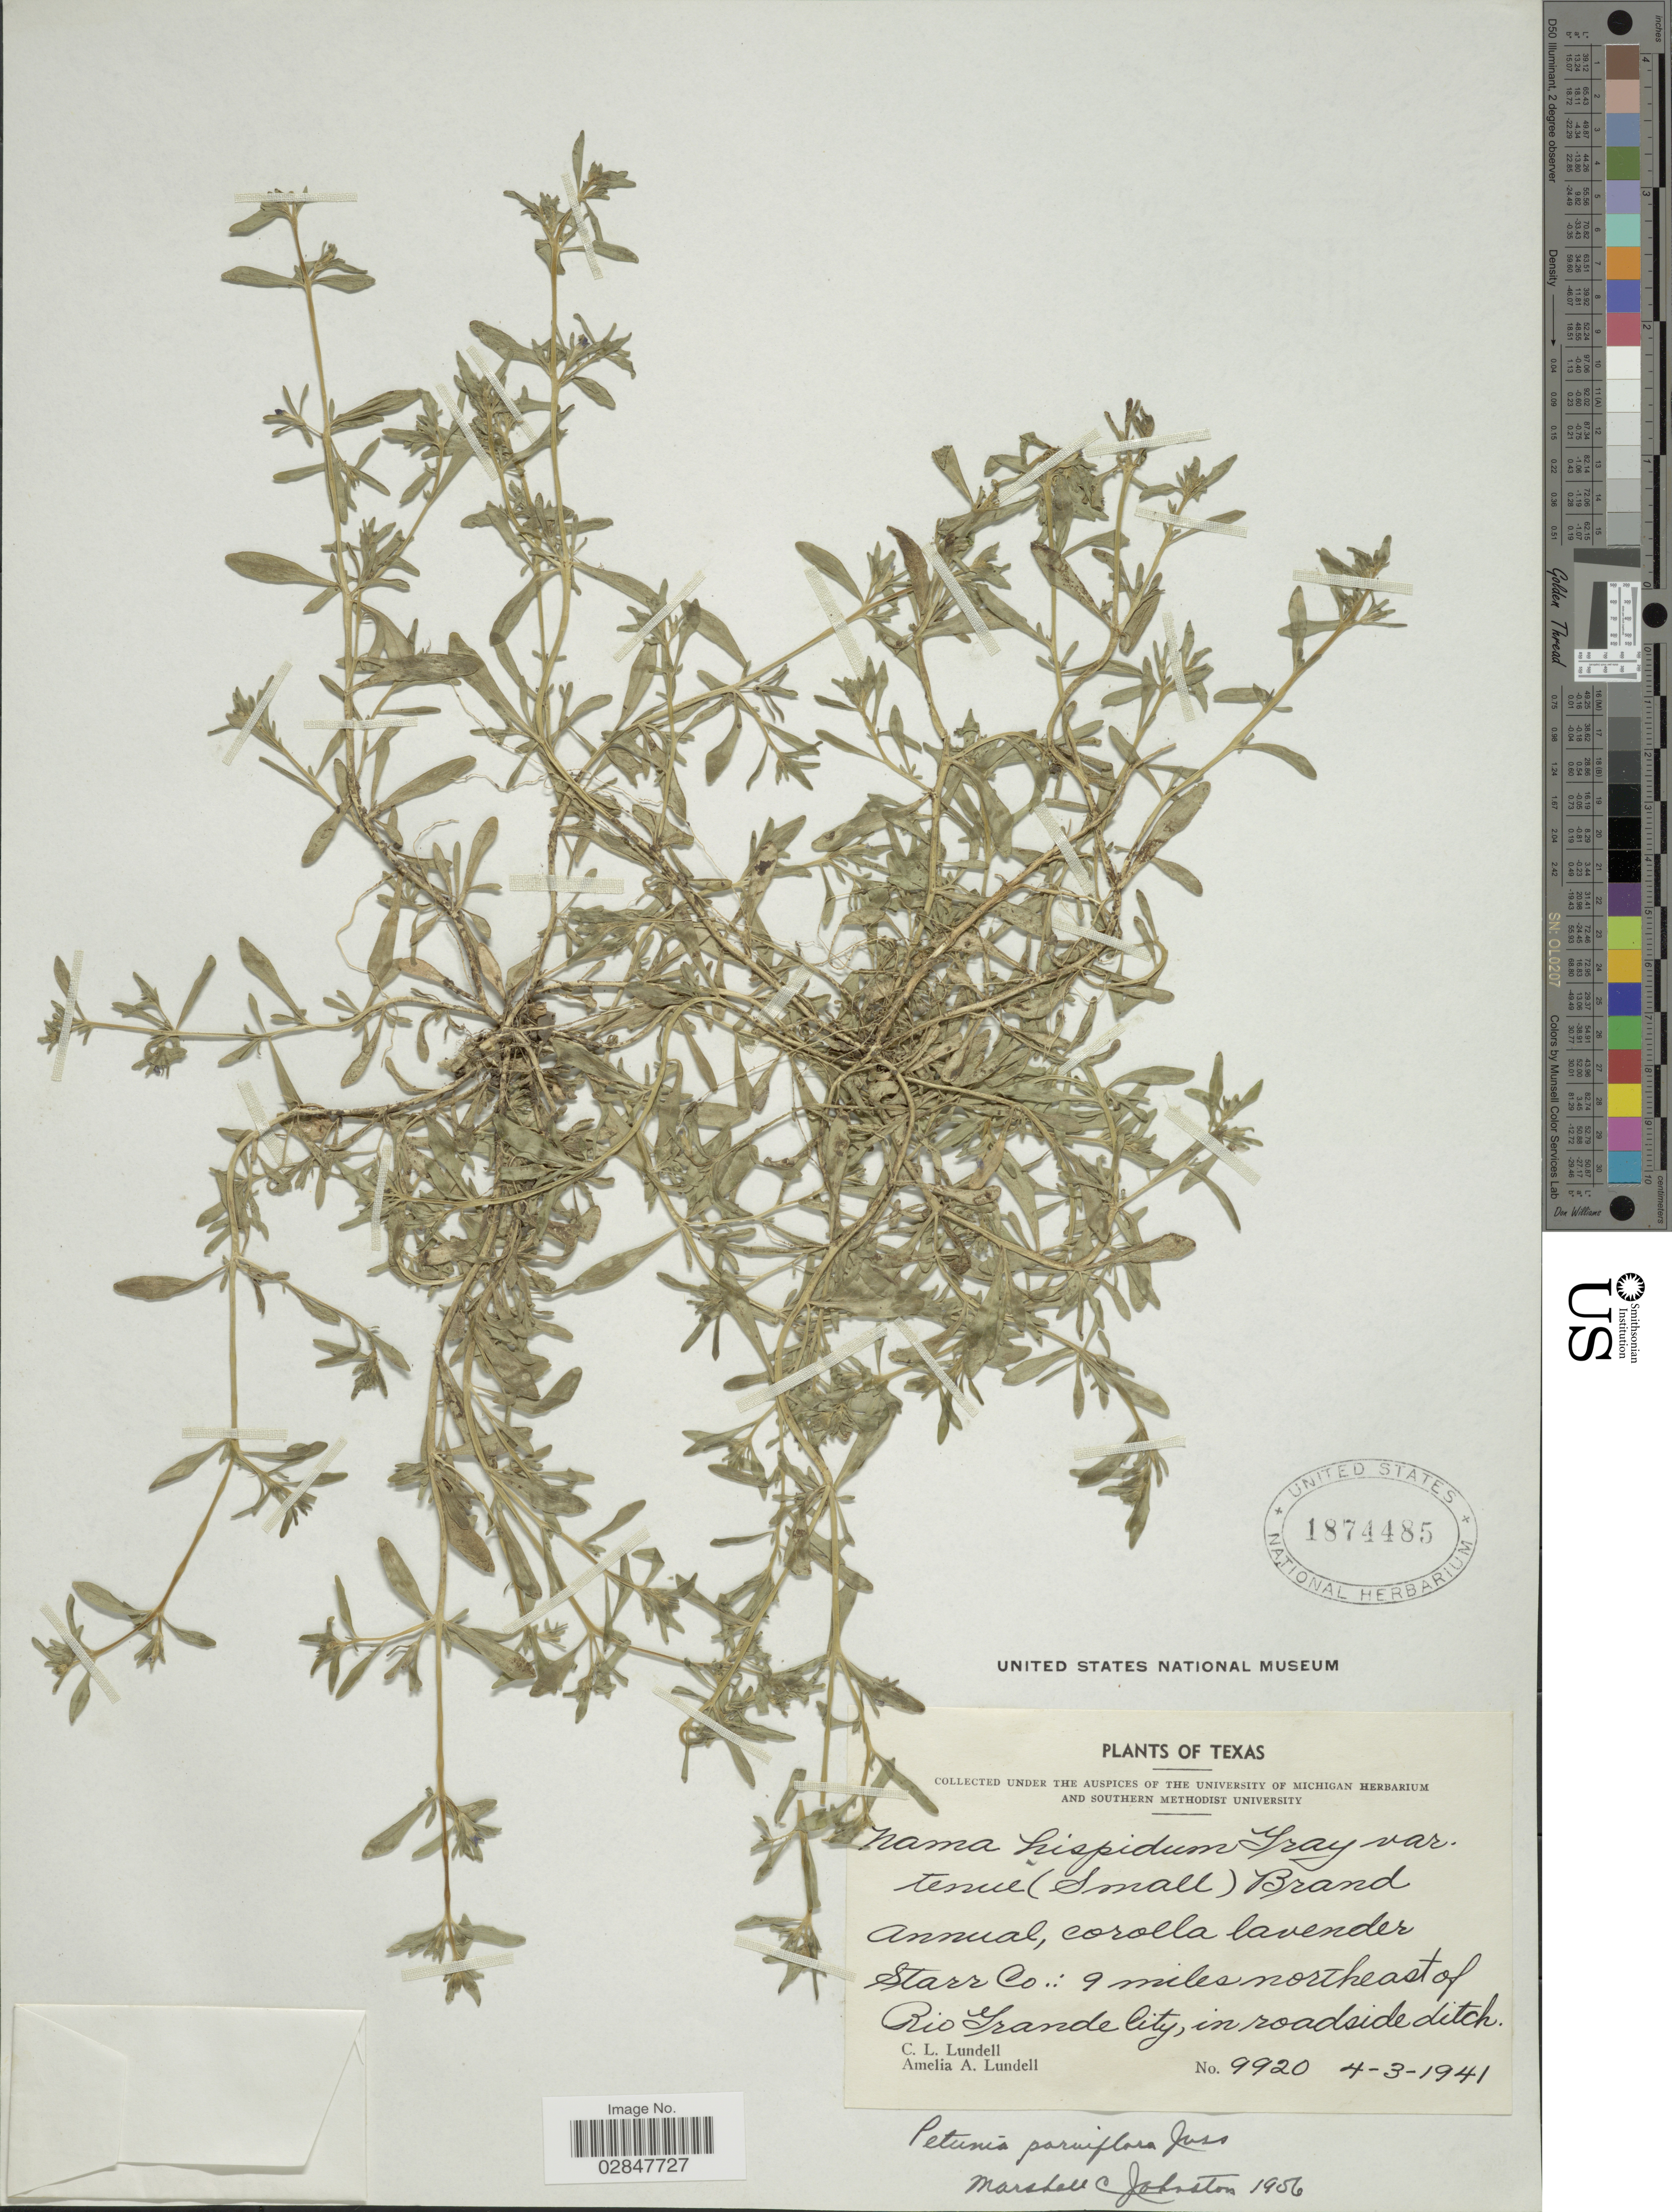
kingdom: Plantae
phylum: Tracheophyta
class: Magnoliopsida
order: Solanales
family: Solanaceae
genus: Petunia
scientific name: Petunia parviflora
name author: Juss.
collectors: C. L. Lundell & A. A. Lundell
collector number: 9920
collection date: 1941-03-04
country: United States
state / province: Texas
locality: Starr Co.: 9 miles northeast of Rio Grande City, in roadside ditch.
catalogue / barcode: US 1874485